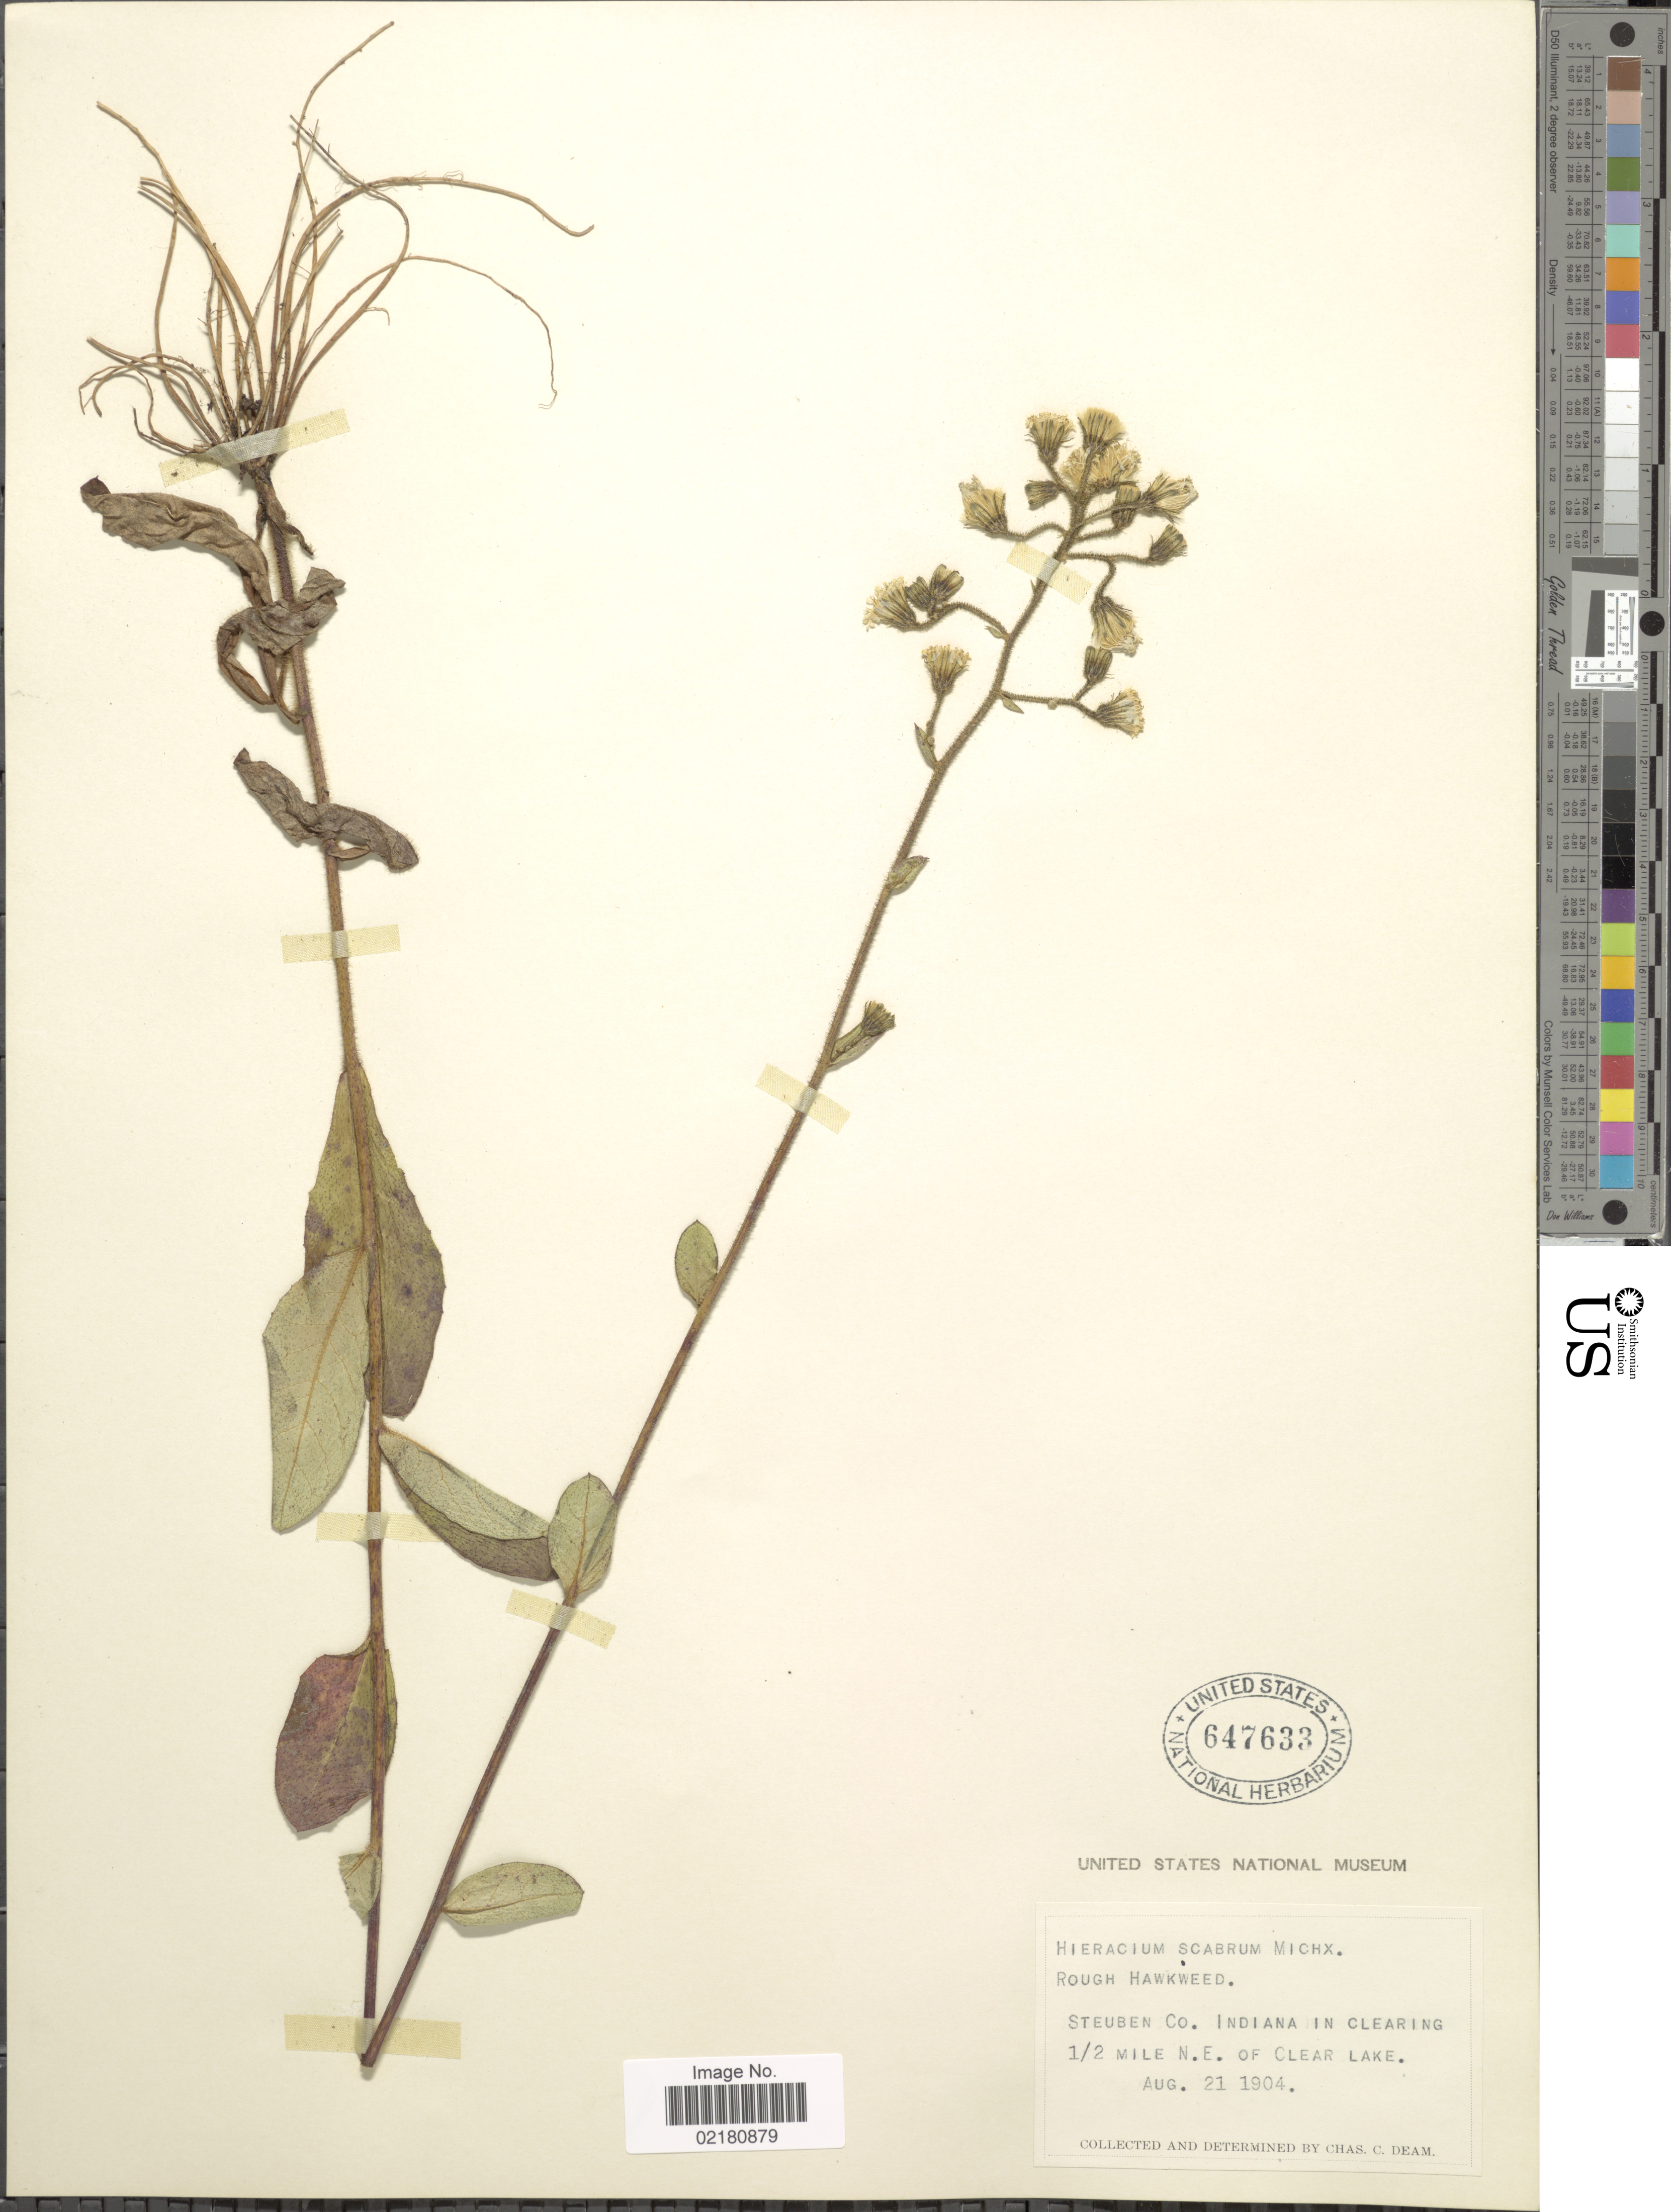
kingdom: Plantae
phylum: Tracheophyta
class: Magnoliopsida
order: Asterales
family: Asteraceae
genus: Pilosella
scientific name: Pilosella verruculata subsp. verruculata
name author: (Link) Soják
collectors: C. C. Deam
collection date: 1904-08-21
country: United States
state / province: Indiana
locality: Rogh Hawkweed. Steuben Co. Indiani in clearing 1/2 mile N.E. of Clear Lake.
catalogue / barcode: US 647633